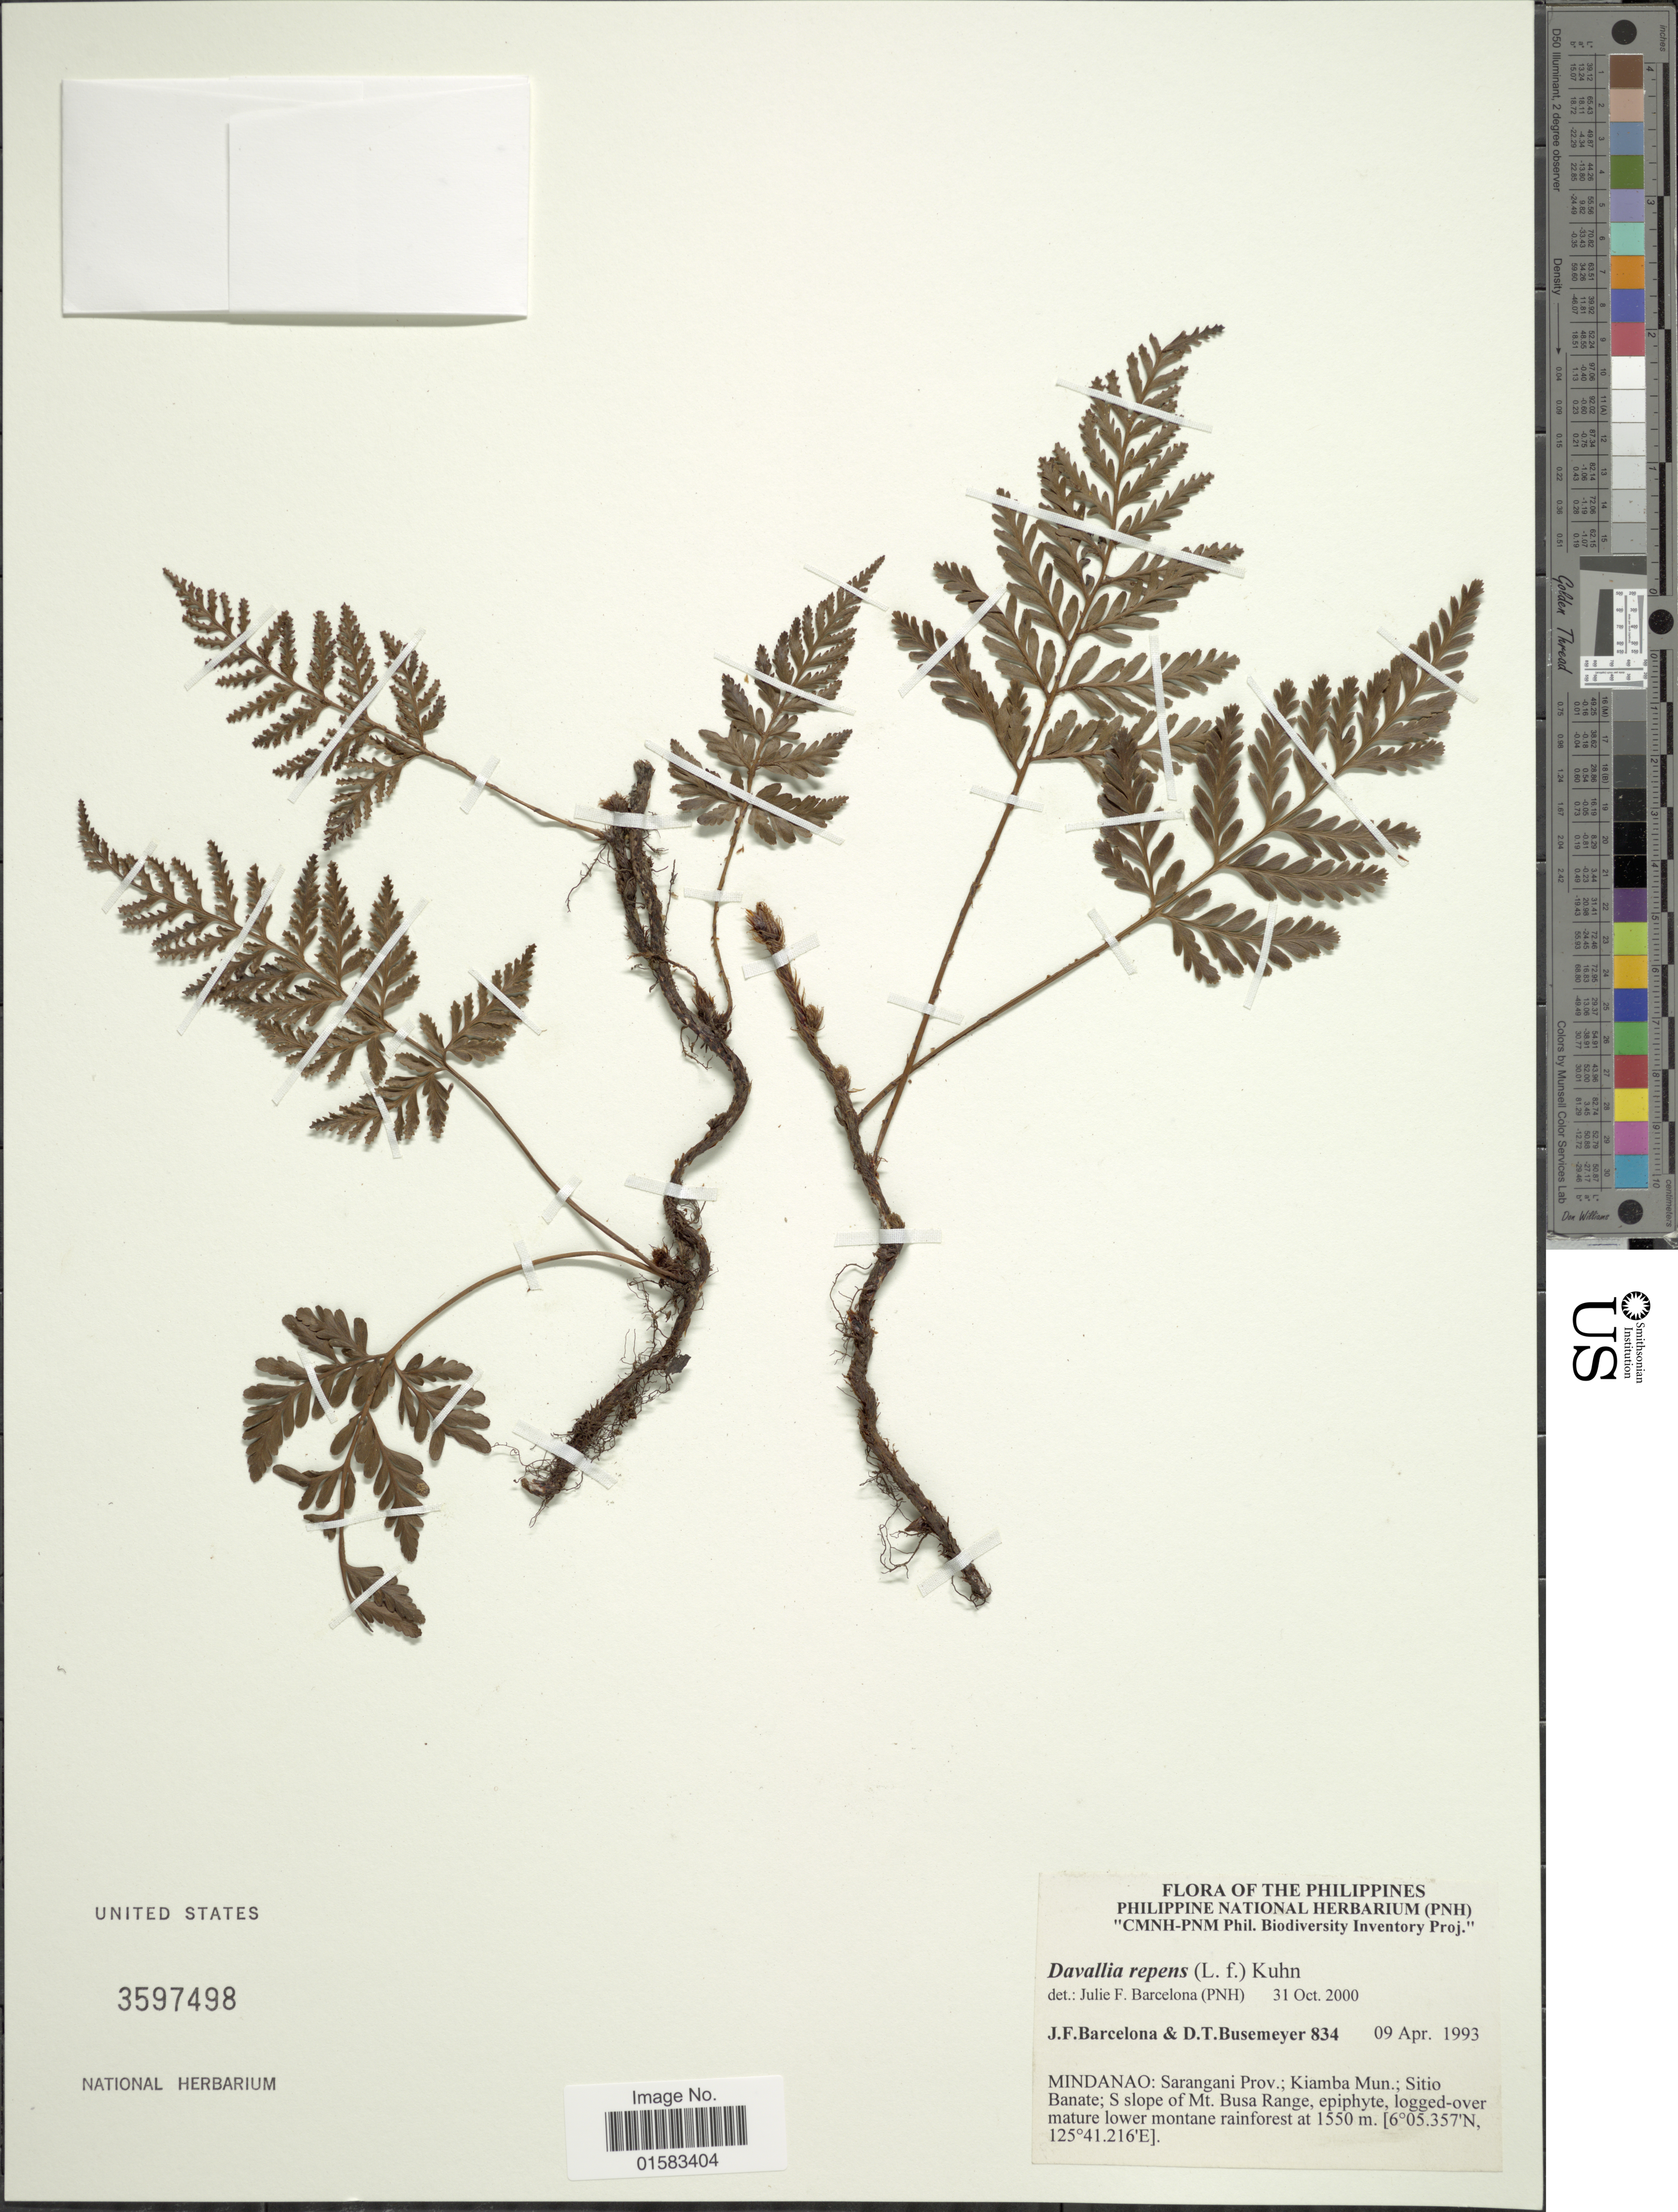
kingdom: Plantae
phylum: Tracheophyta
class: Polypodiopsida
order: Polypodiales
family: Davalliaceae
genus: Davallia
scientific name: Davallia repens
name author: (L. f.) Kuhn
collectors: J. F. Barcelona & D. Busemeyer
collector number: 834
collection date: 1993-04-09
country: Philippines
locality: Mindanao; Sarangami Prov., Kiamba Mun: Sitio Banate; S slope of Mt Busa Range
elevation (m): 1550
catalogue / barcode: US 3597498